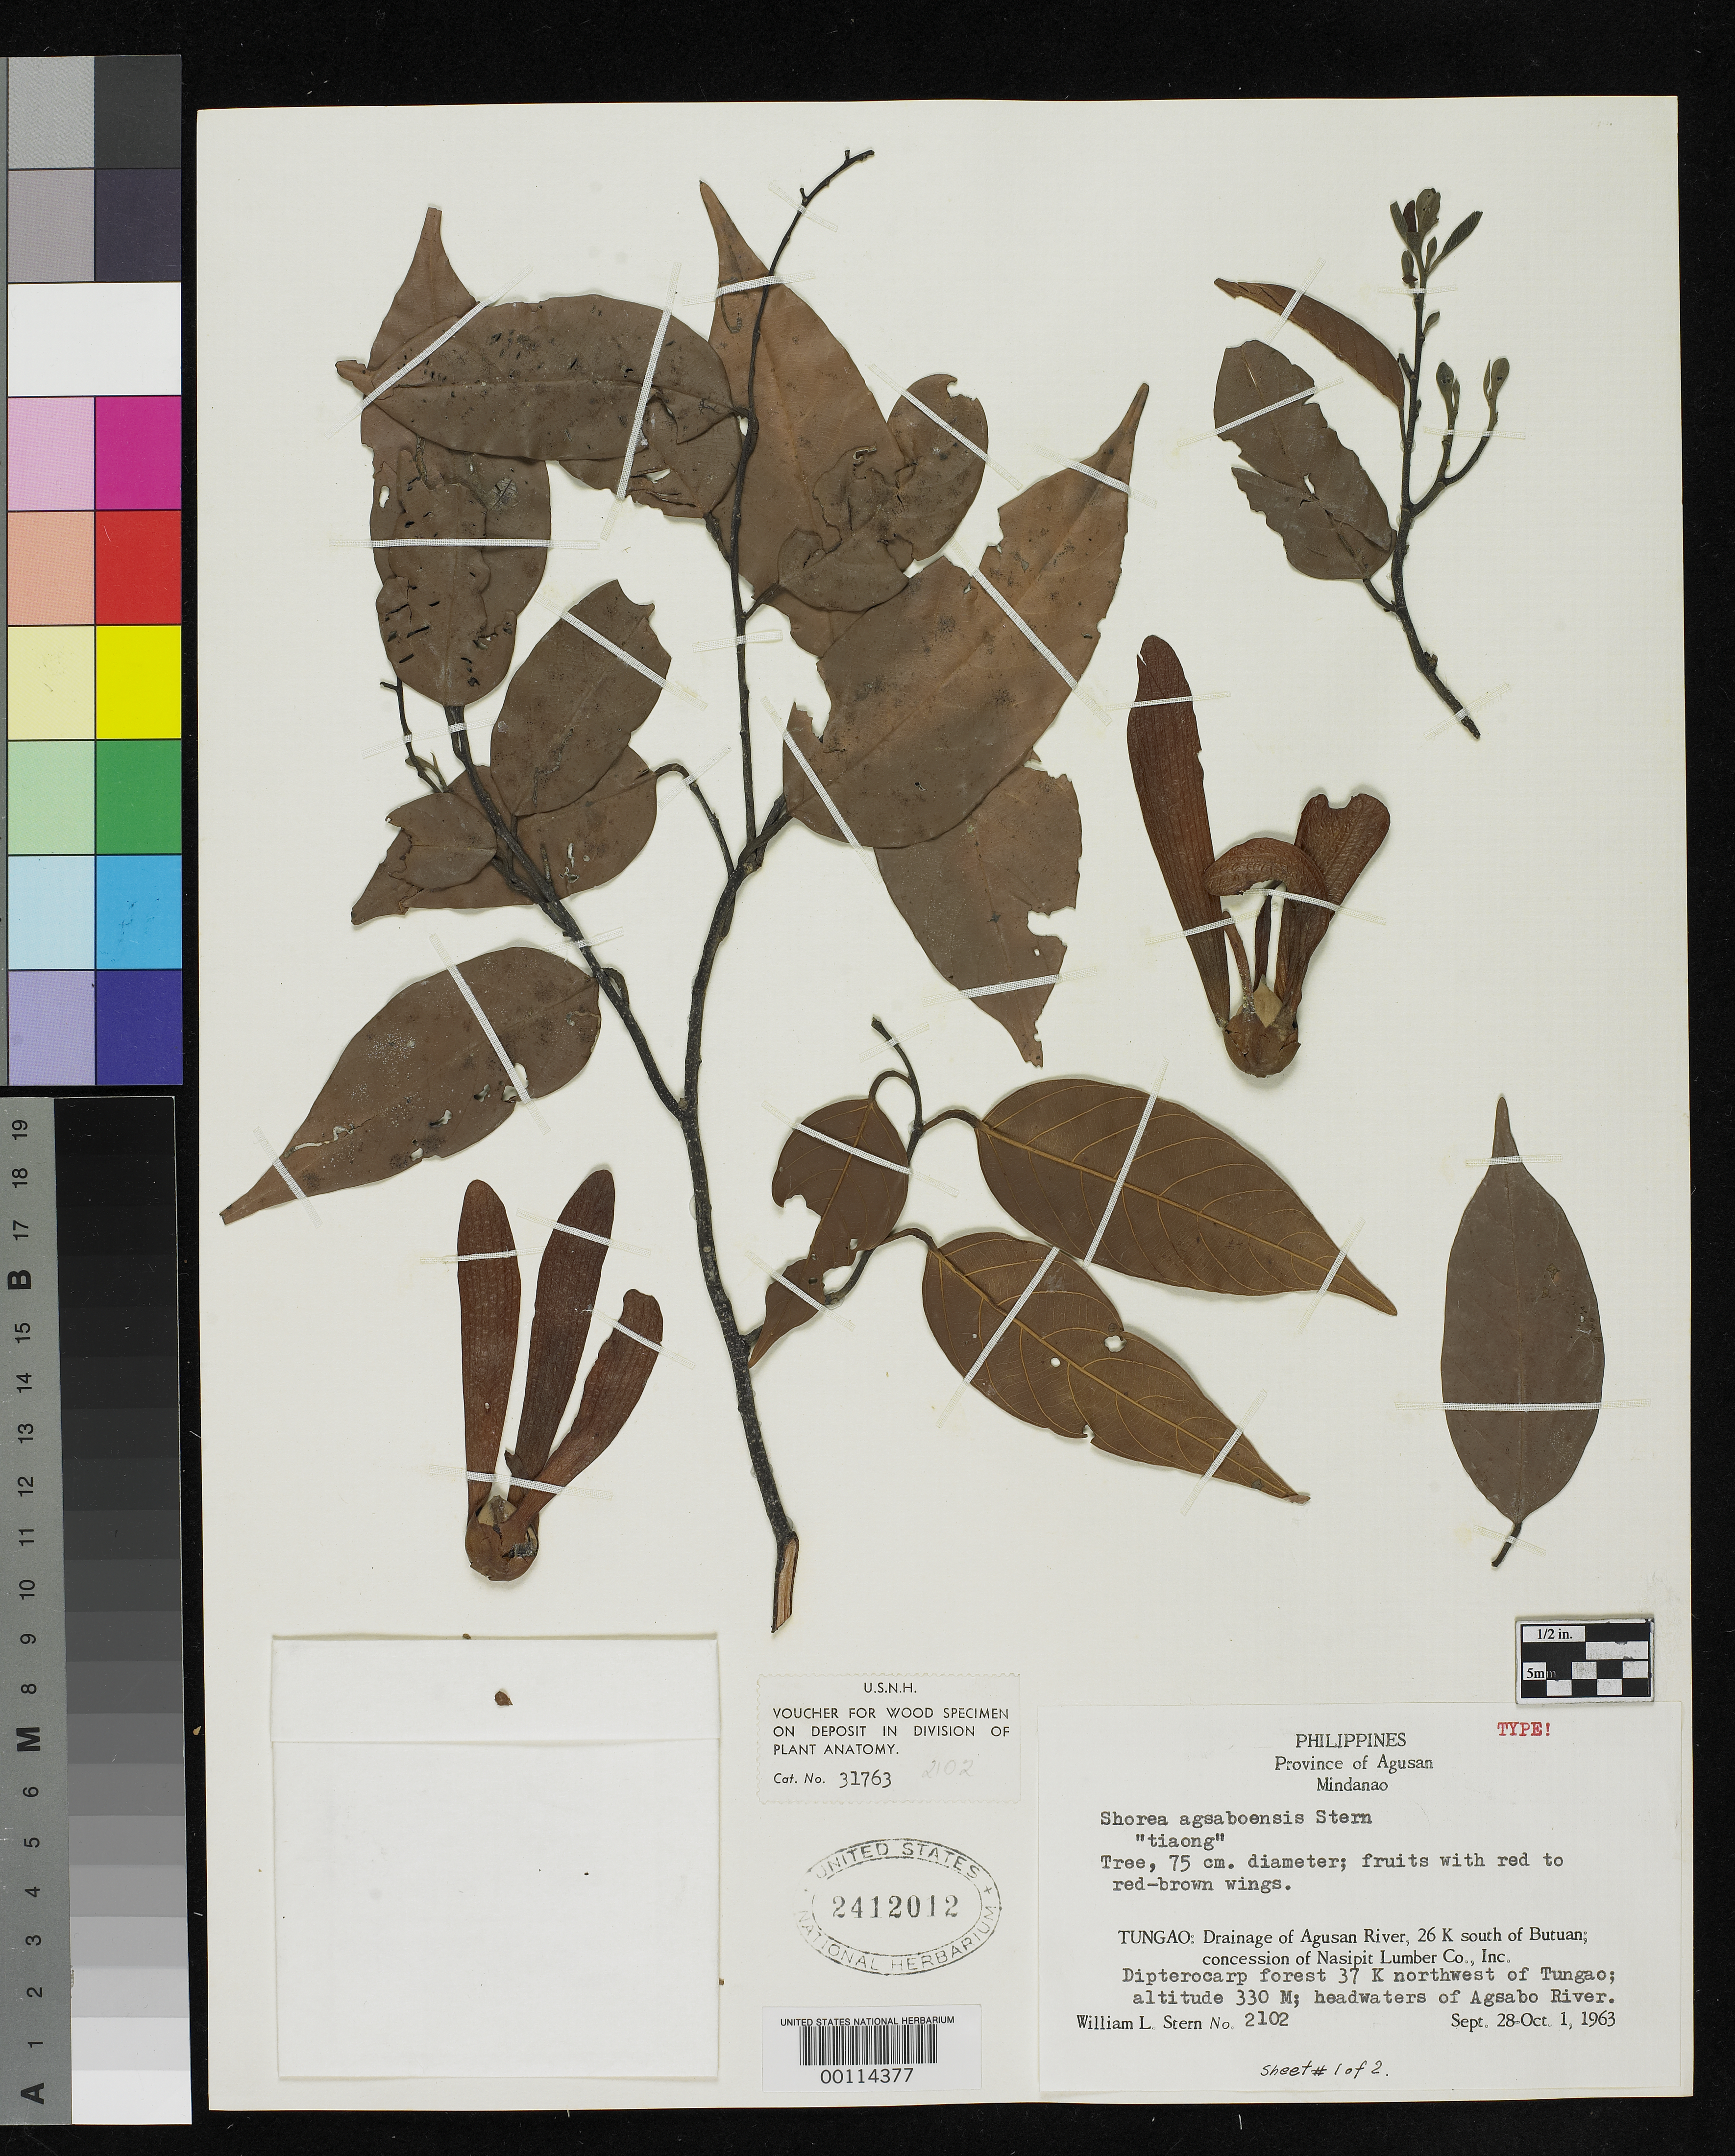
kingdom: Plantae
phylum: Tracheophyta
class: Magnoliopsida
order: Malvales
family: Dipterocarpaceae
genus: Shorea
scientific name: Shorea agsaboensis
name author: W.L. Stern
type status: Holotype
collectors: W. L. Stern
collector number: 2102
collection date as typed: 28 Sep 1963 to 01 Oct 1963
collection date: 1963-09-28/1963-10-01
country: Philippines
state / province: Caraga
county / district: Agusan del Norte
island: Mindanao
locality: Tungao, 26 km. S of Butuan.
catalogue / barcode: US 2412012